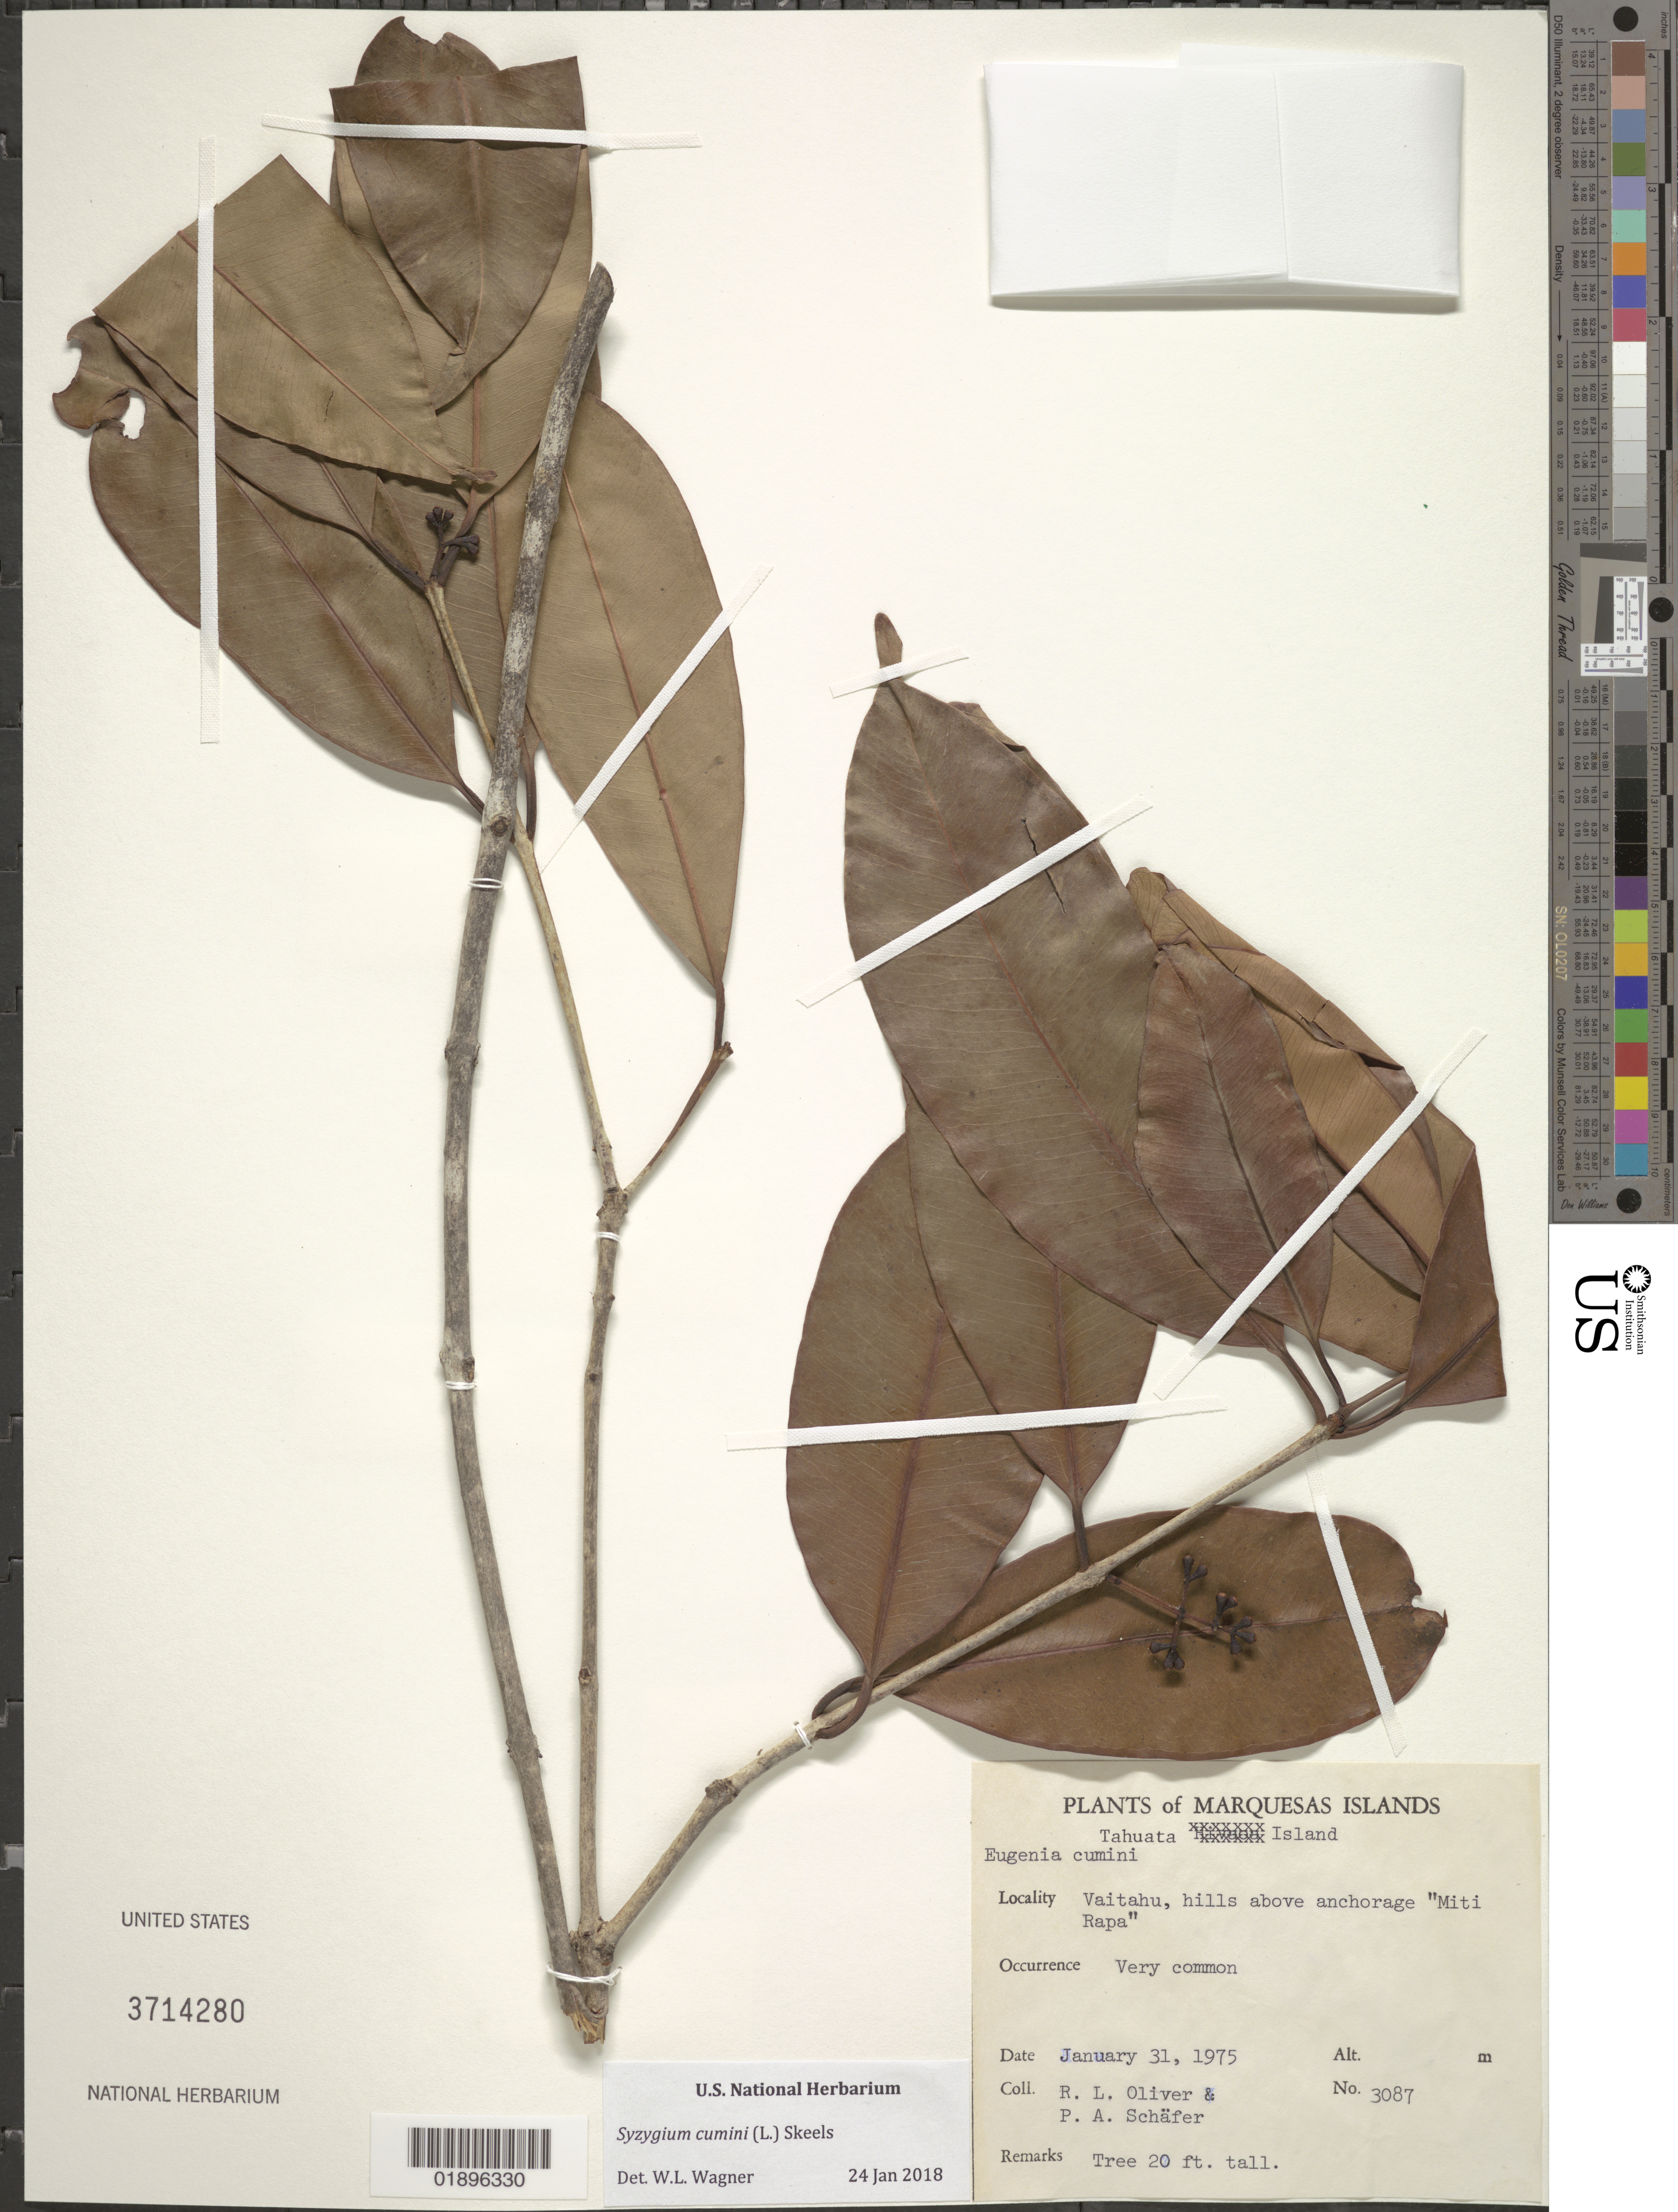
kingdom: Plantae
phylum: Tracheophyta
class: Magnoliopsida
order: Myrtales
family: Myrtaceae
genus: Syzygium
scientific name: Syzygium cumini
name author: (L.) Skeels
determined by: Wagner, W. L., (BOT), Smithsonian Institution - National Museum of Natural History (UNITED STATES)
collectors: R. L. Oliver & P. A. Schäfer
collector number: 3087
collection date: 1975-01-31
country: French Polynesia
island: Tahuata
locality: Vaitahu, hills above anchorage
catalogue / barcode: US 3714280